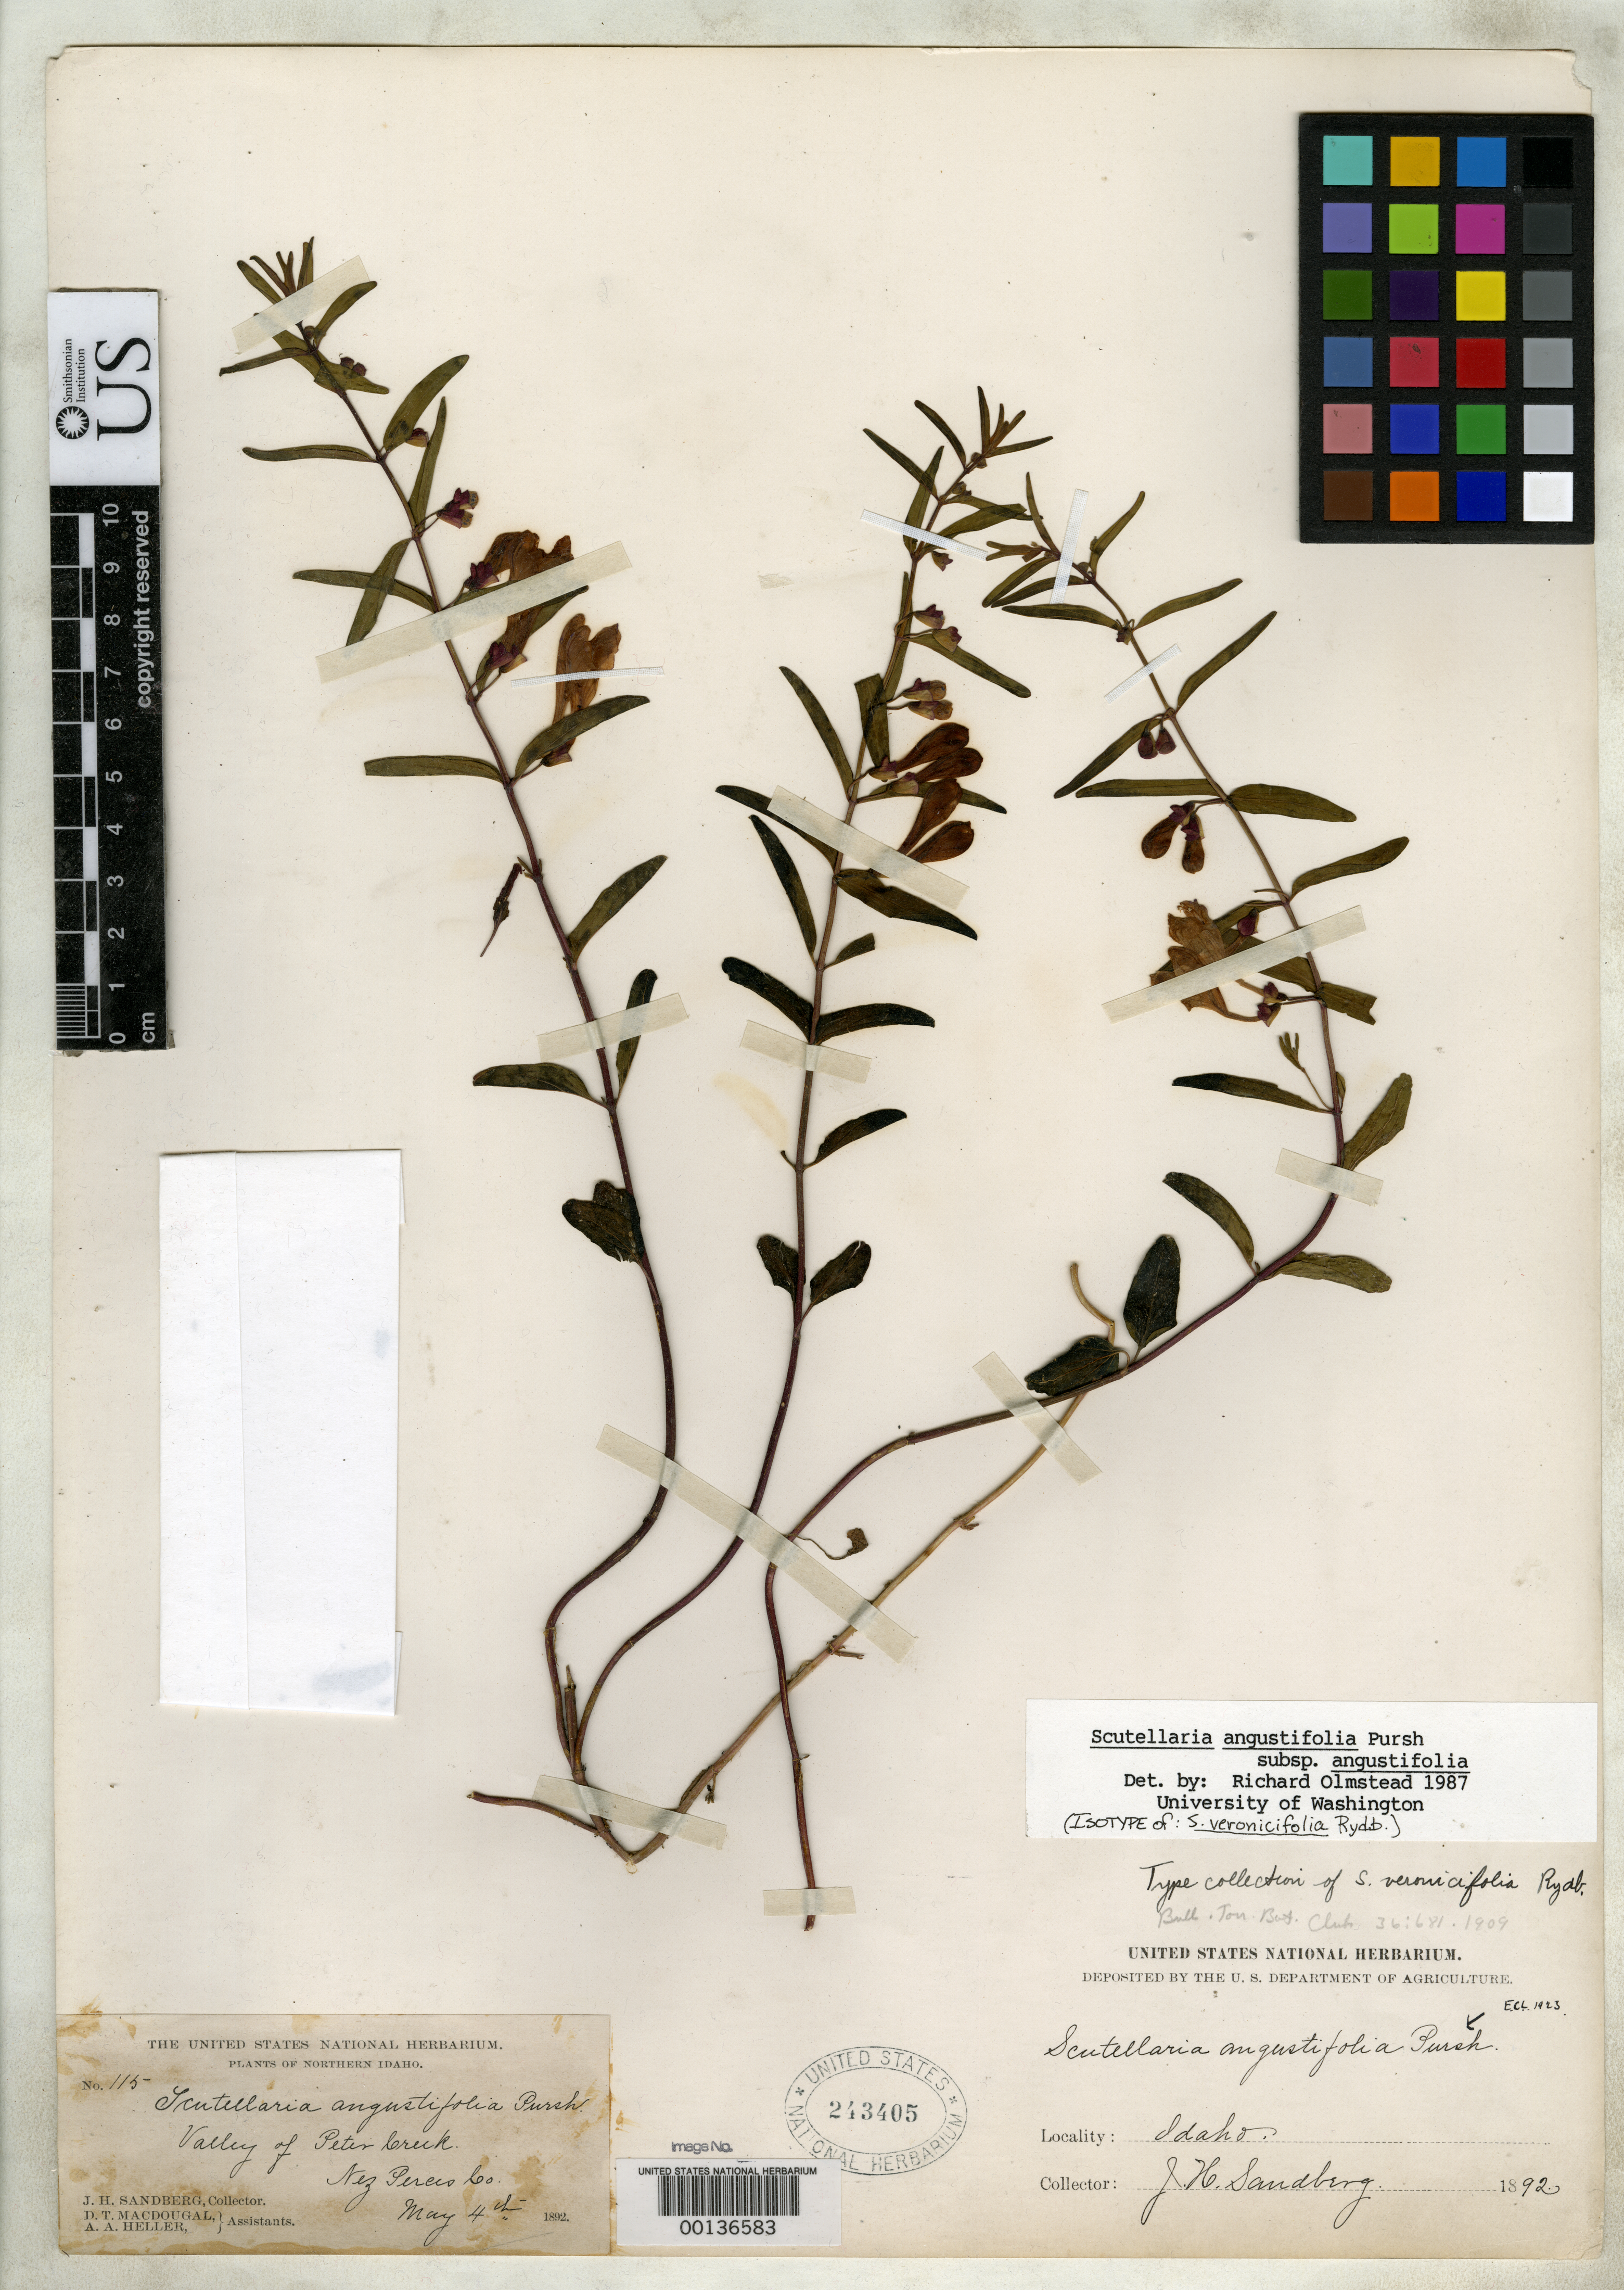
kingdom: Plantae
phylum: Tracheophyta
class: Magnoliopsida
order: Lamiales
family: Lamiaceae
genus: Scutellaria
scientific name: Scutellaria veronicifolia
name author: Rydb.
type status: Isotype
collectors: J. H. Sandberg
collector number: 115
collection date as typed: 04 May 1892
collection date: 1892-05-04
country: United States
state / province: Idaho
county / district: Nez Perce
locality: Valley of Peter Creek.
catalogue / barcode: US 243405